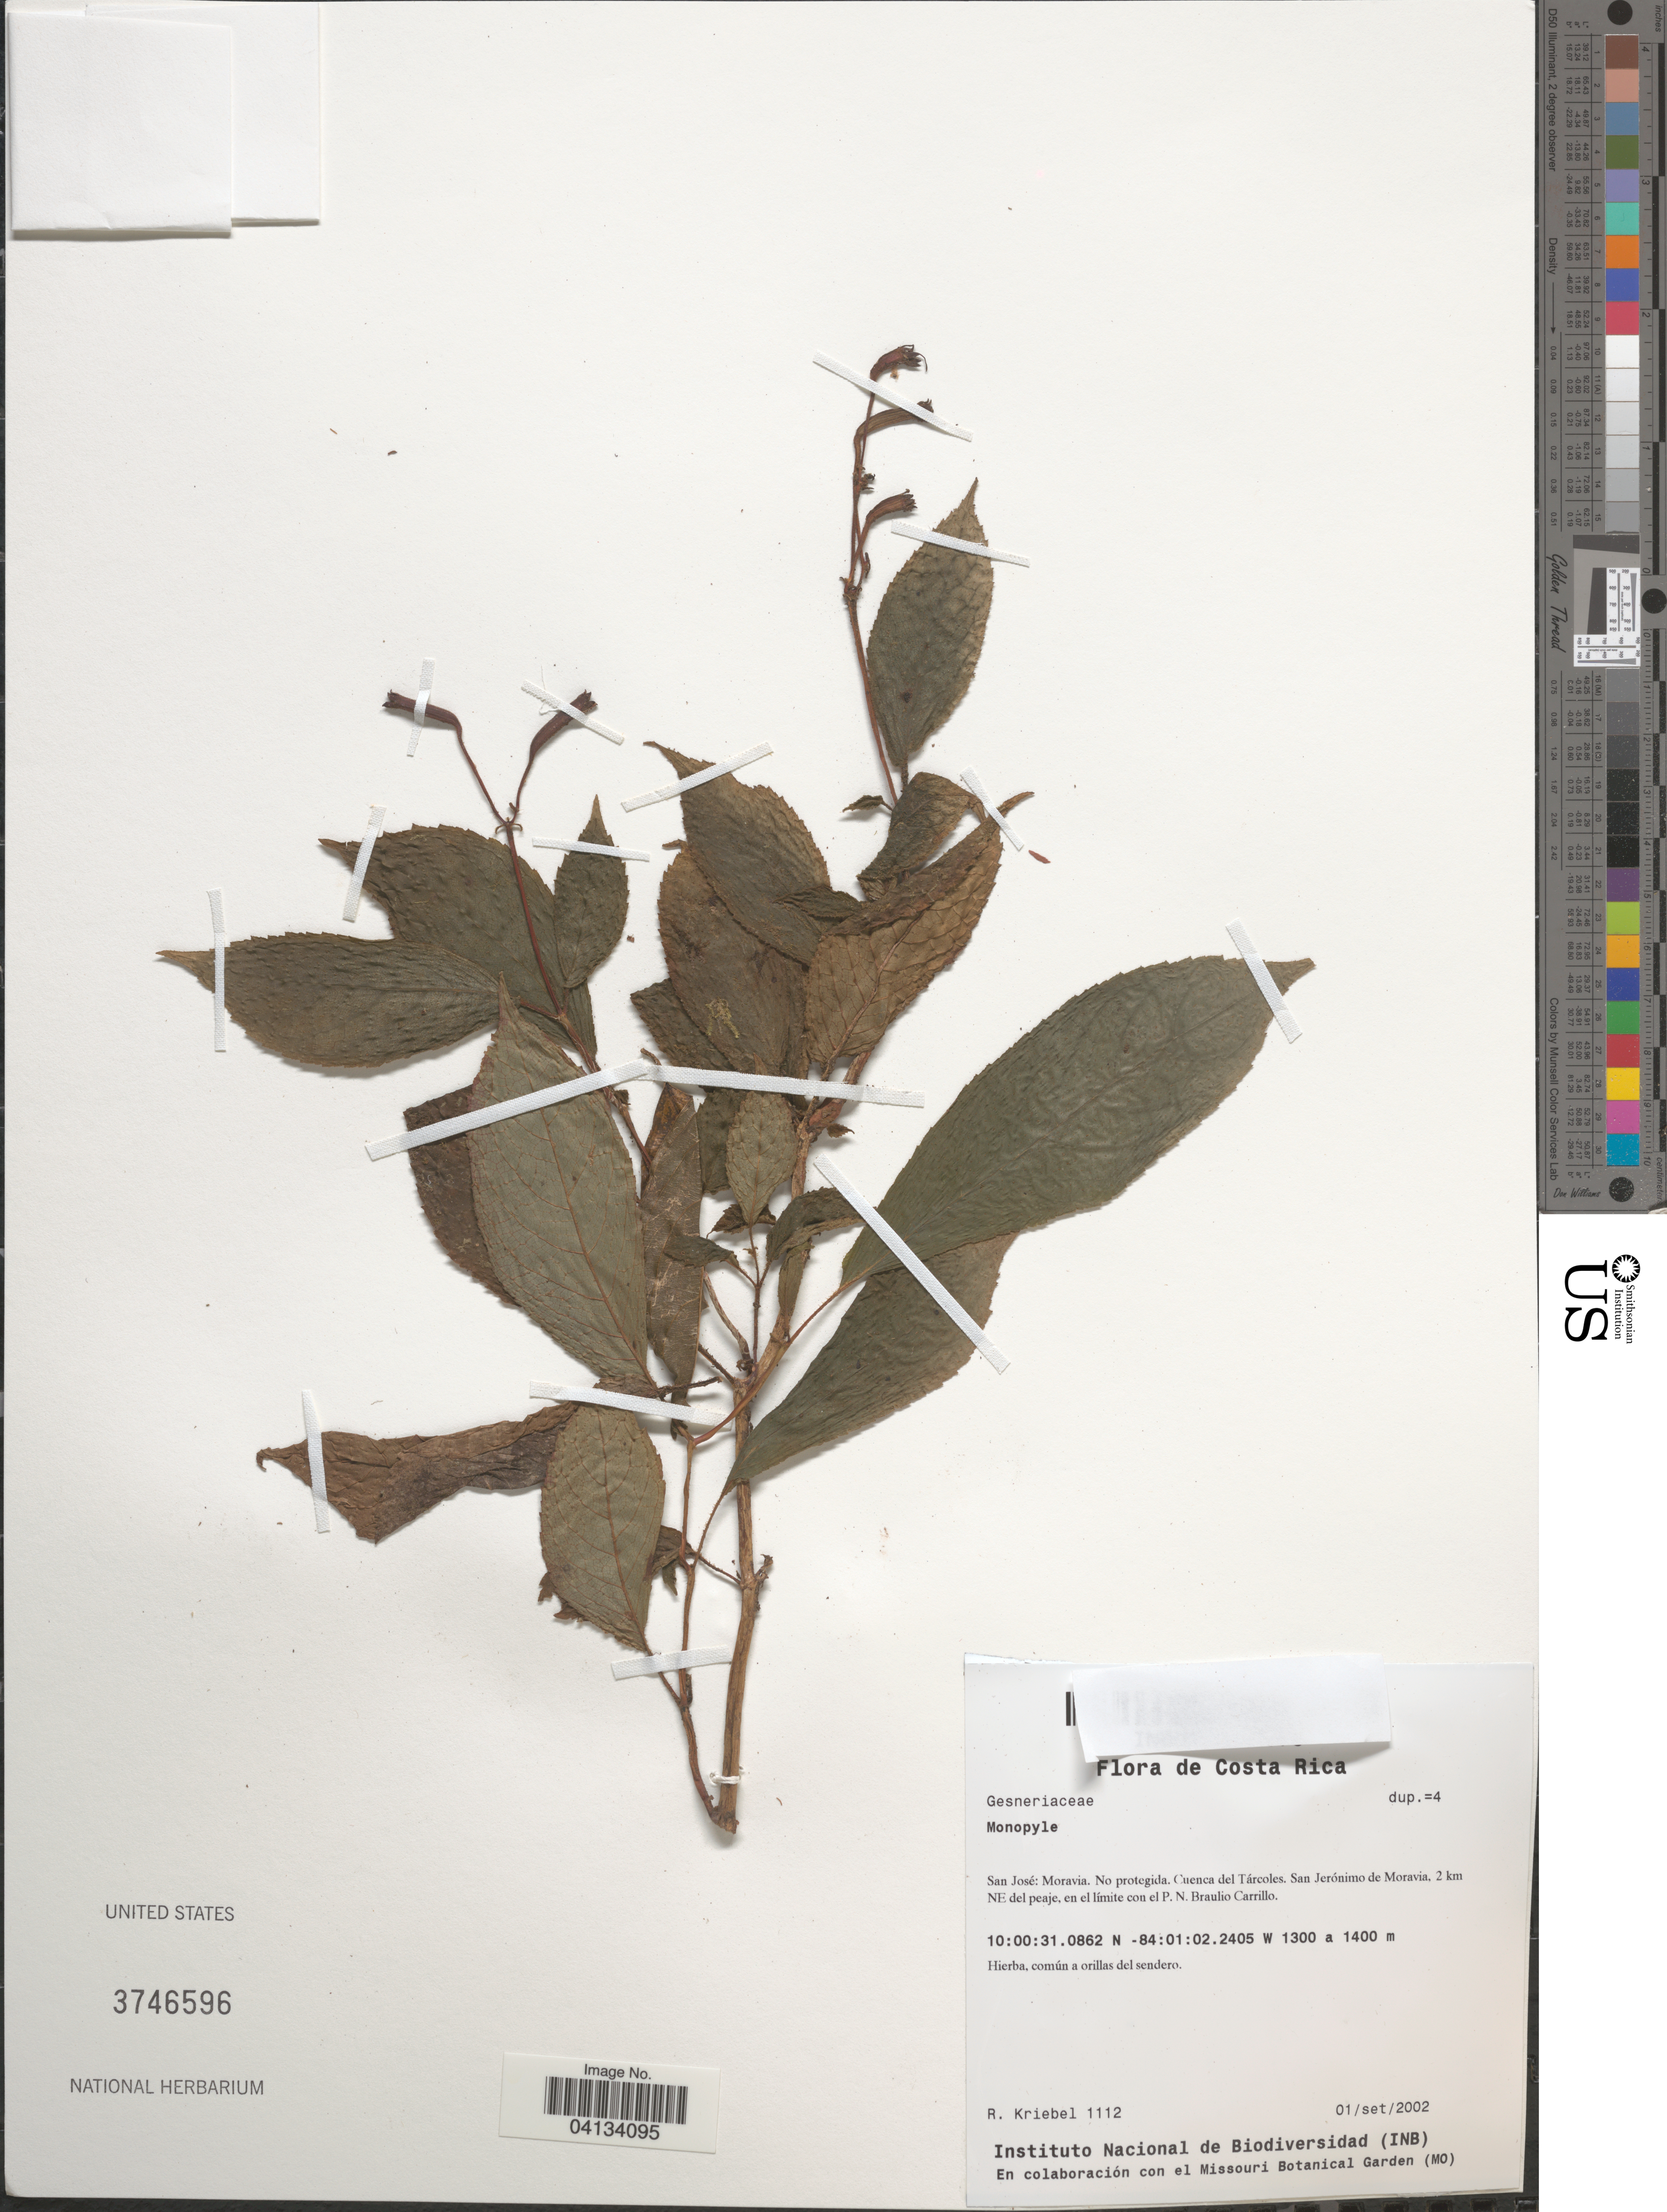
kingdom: Plantae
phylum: Tracheophyta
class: Magnoliopsida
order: Lamiales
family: Gesneriaceae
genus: Monopyle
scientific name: Monopyle sp.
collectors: R. Kriebel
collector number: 1112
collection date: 2002-09-01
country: Costa Rica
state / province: San José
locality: Moravia. Cuenca del Tárcoles. San Jerónimo de Moravia, 2 km NE del peaje, en el límite con el P.N. Braulio Carrillo.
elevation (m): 1300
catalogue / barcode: US 3746596